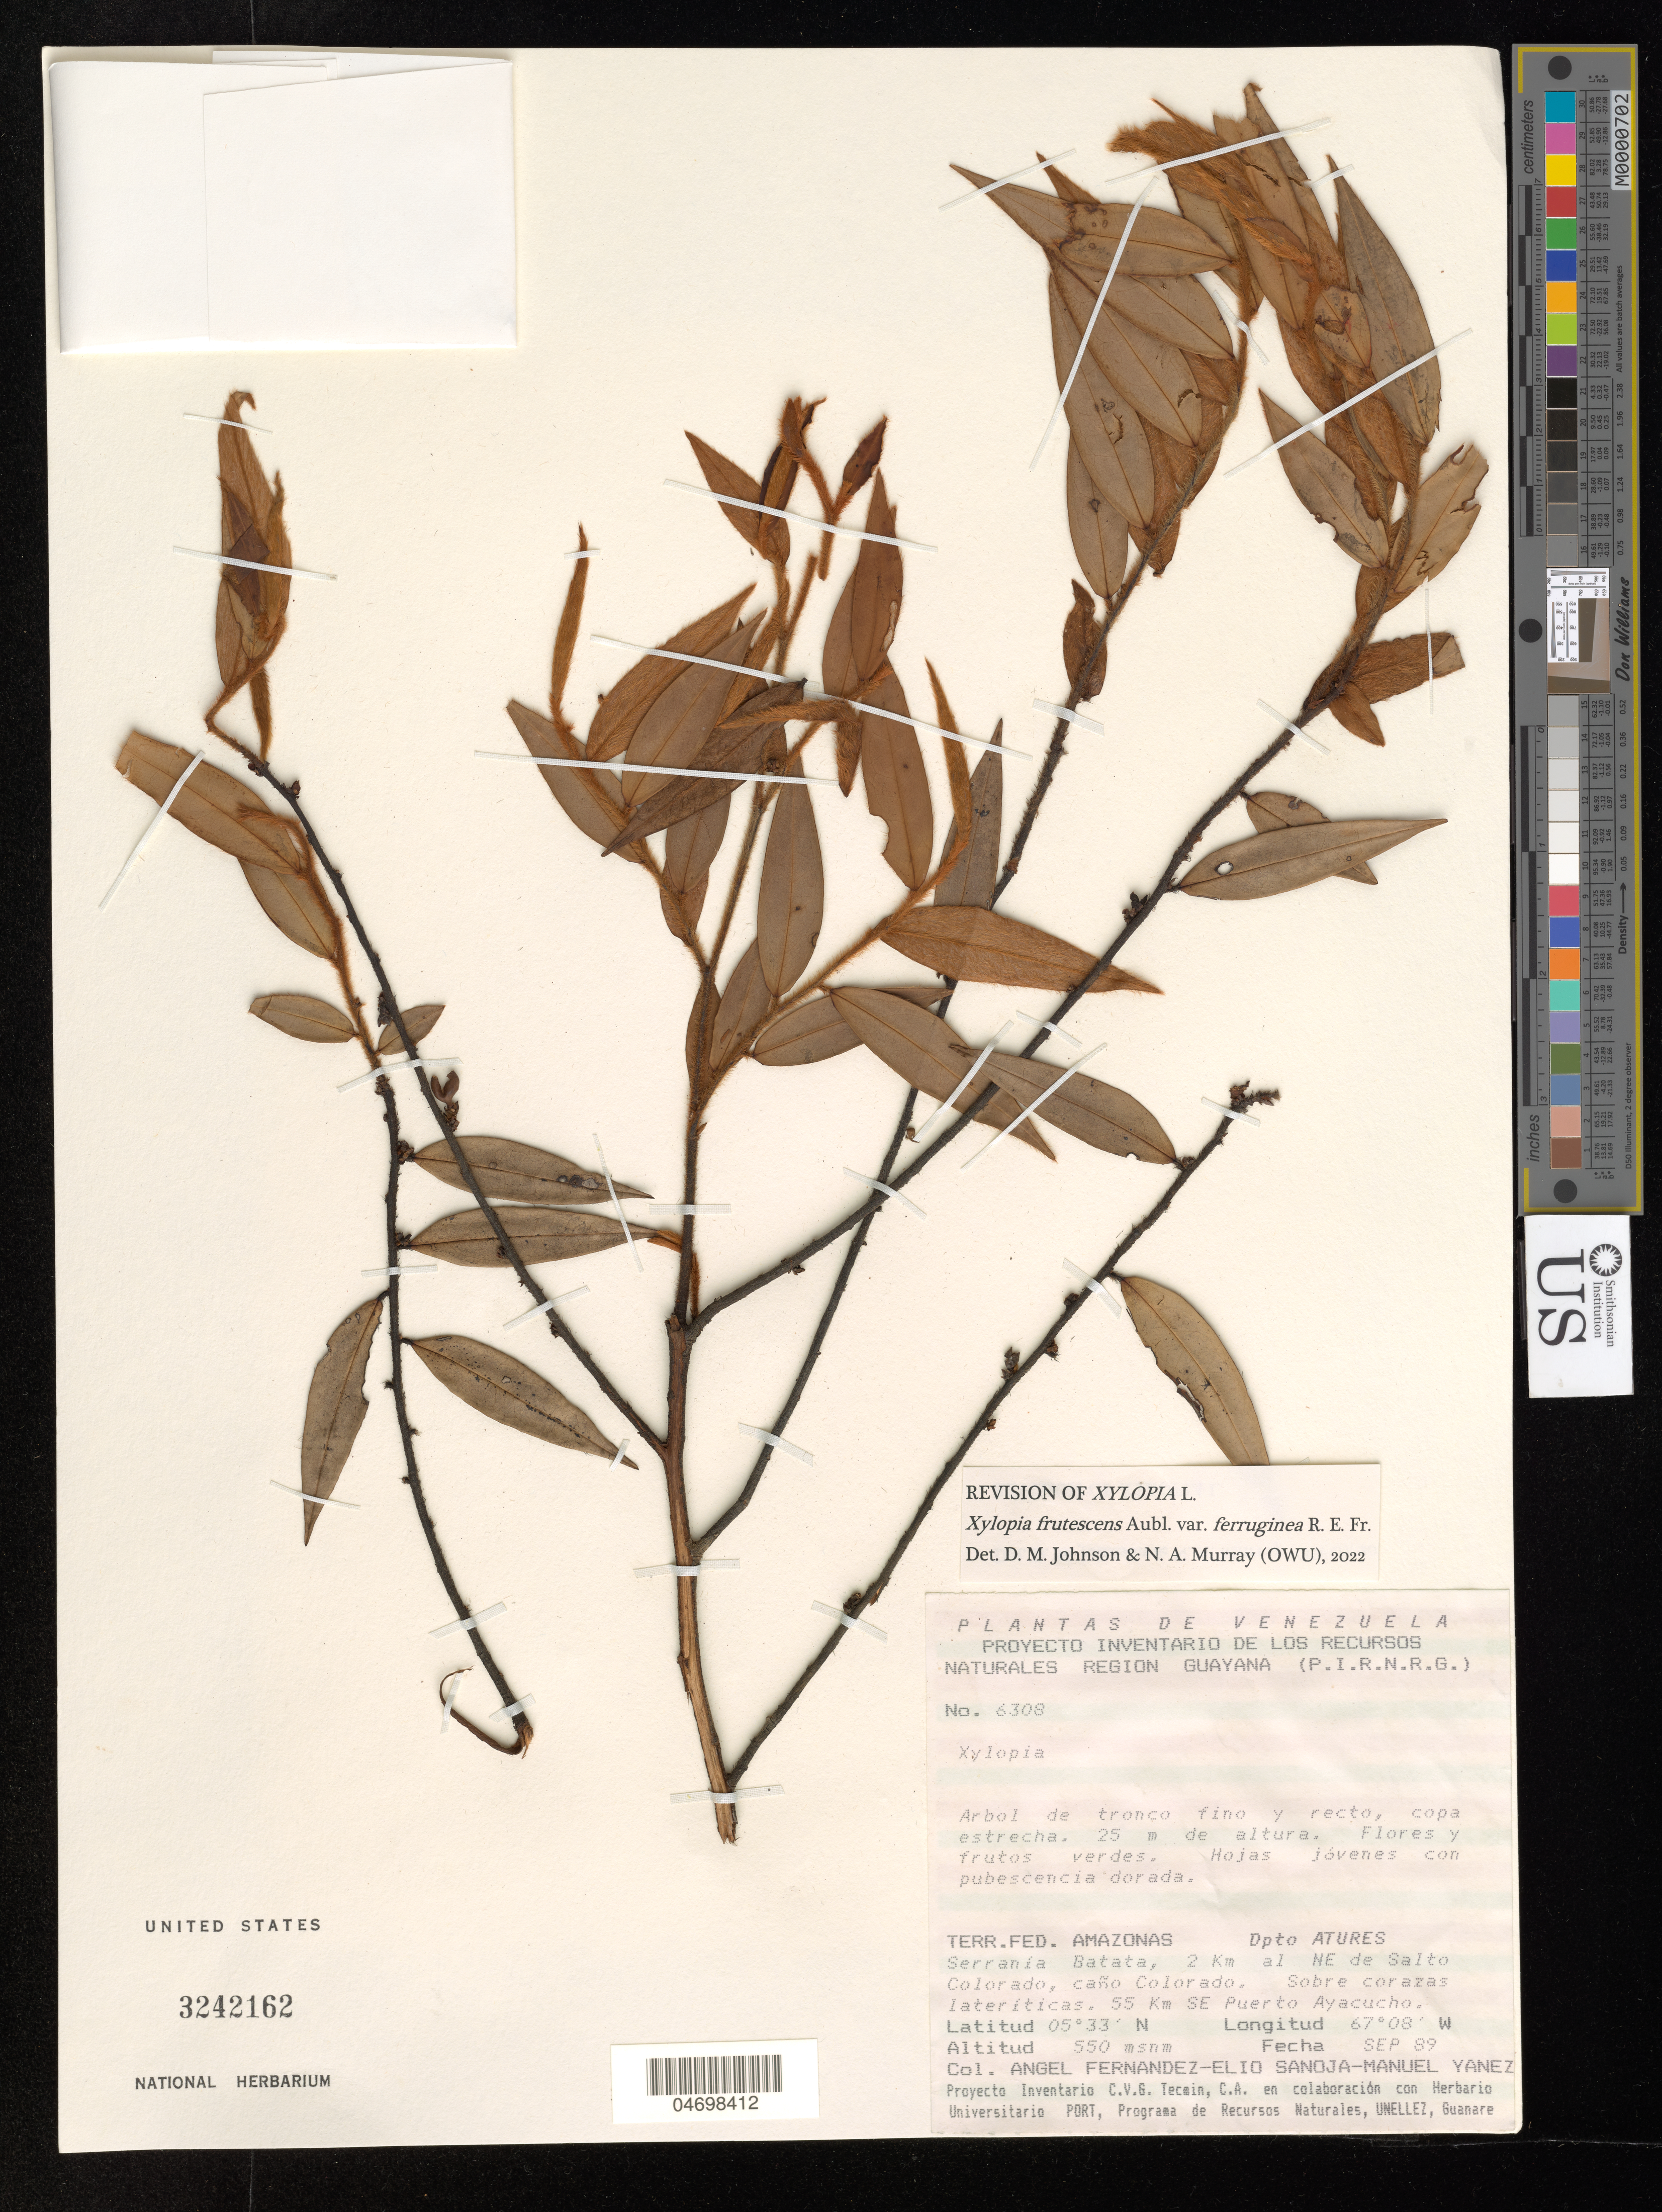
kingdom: Plantae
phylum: Tracheophyta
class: Magnoliopsida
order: Magnoliales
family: Annonaceae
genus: Xylopia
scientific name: Xylopia frutescens var. ferruginea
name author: R.E. Fr.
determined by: Johnson, D. M.; Murray, N. A.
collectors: A. Fernández, E. Sanoja & M. Yanez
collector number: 6308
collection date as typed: Sep-89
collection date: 1989-09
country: Venezuela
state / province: Amazonas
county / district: Atures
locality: Serrania Batata, 2 km NE of Salto Colorado, Caño Colorado, 55 km SE of Puerto Ayacucho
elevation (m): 550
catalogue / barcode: US 3242162